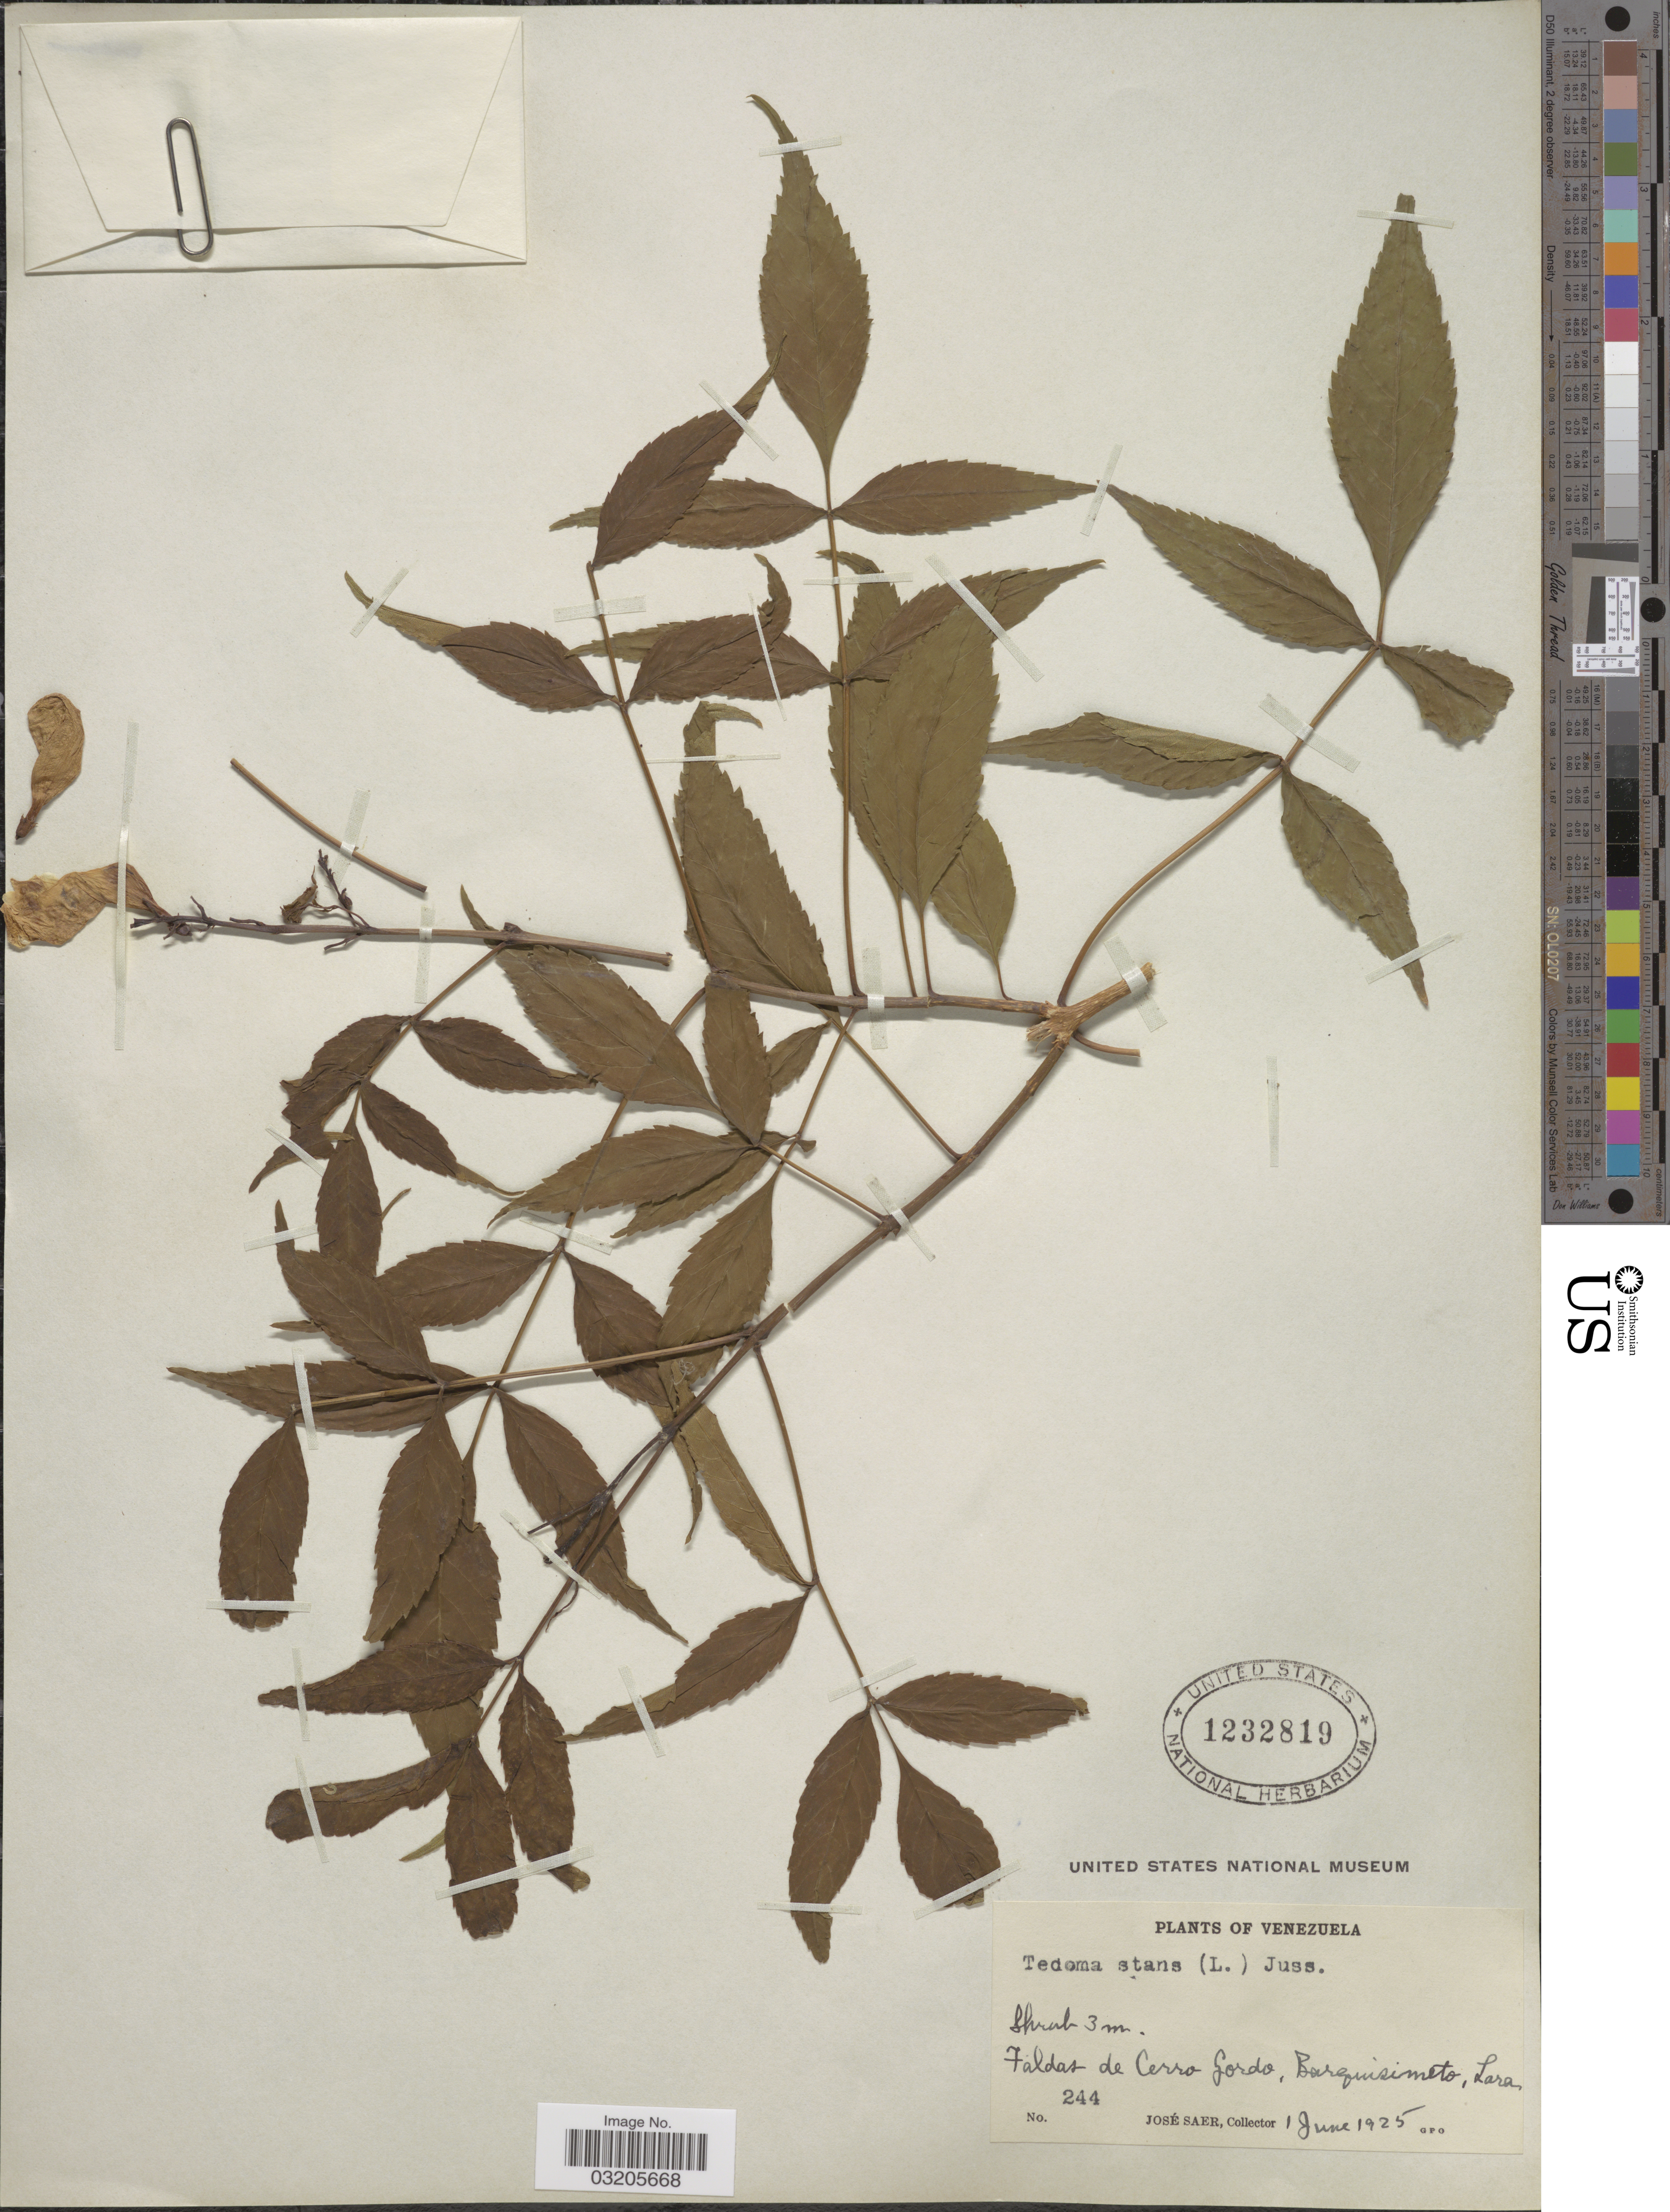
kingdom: Plantae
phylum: Tracheophyta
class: Magnoliopsida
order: Lamiales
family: Bignoniaceae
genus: Tecoma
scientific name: Tecoma stans var. stans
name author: (L.) Juss. ex Kunth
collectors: J. Saer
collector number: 244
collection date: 1925-06-01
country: Venezuela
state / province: Lara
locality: Faldas de Cerro Gordo, Barquisimeto.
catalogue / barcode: US 1232819